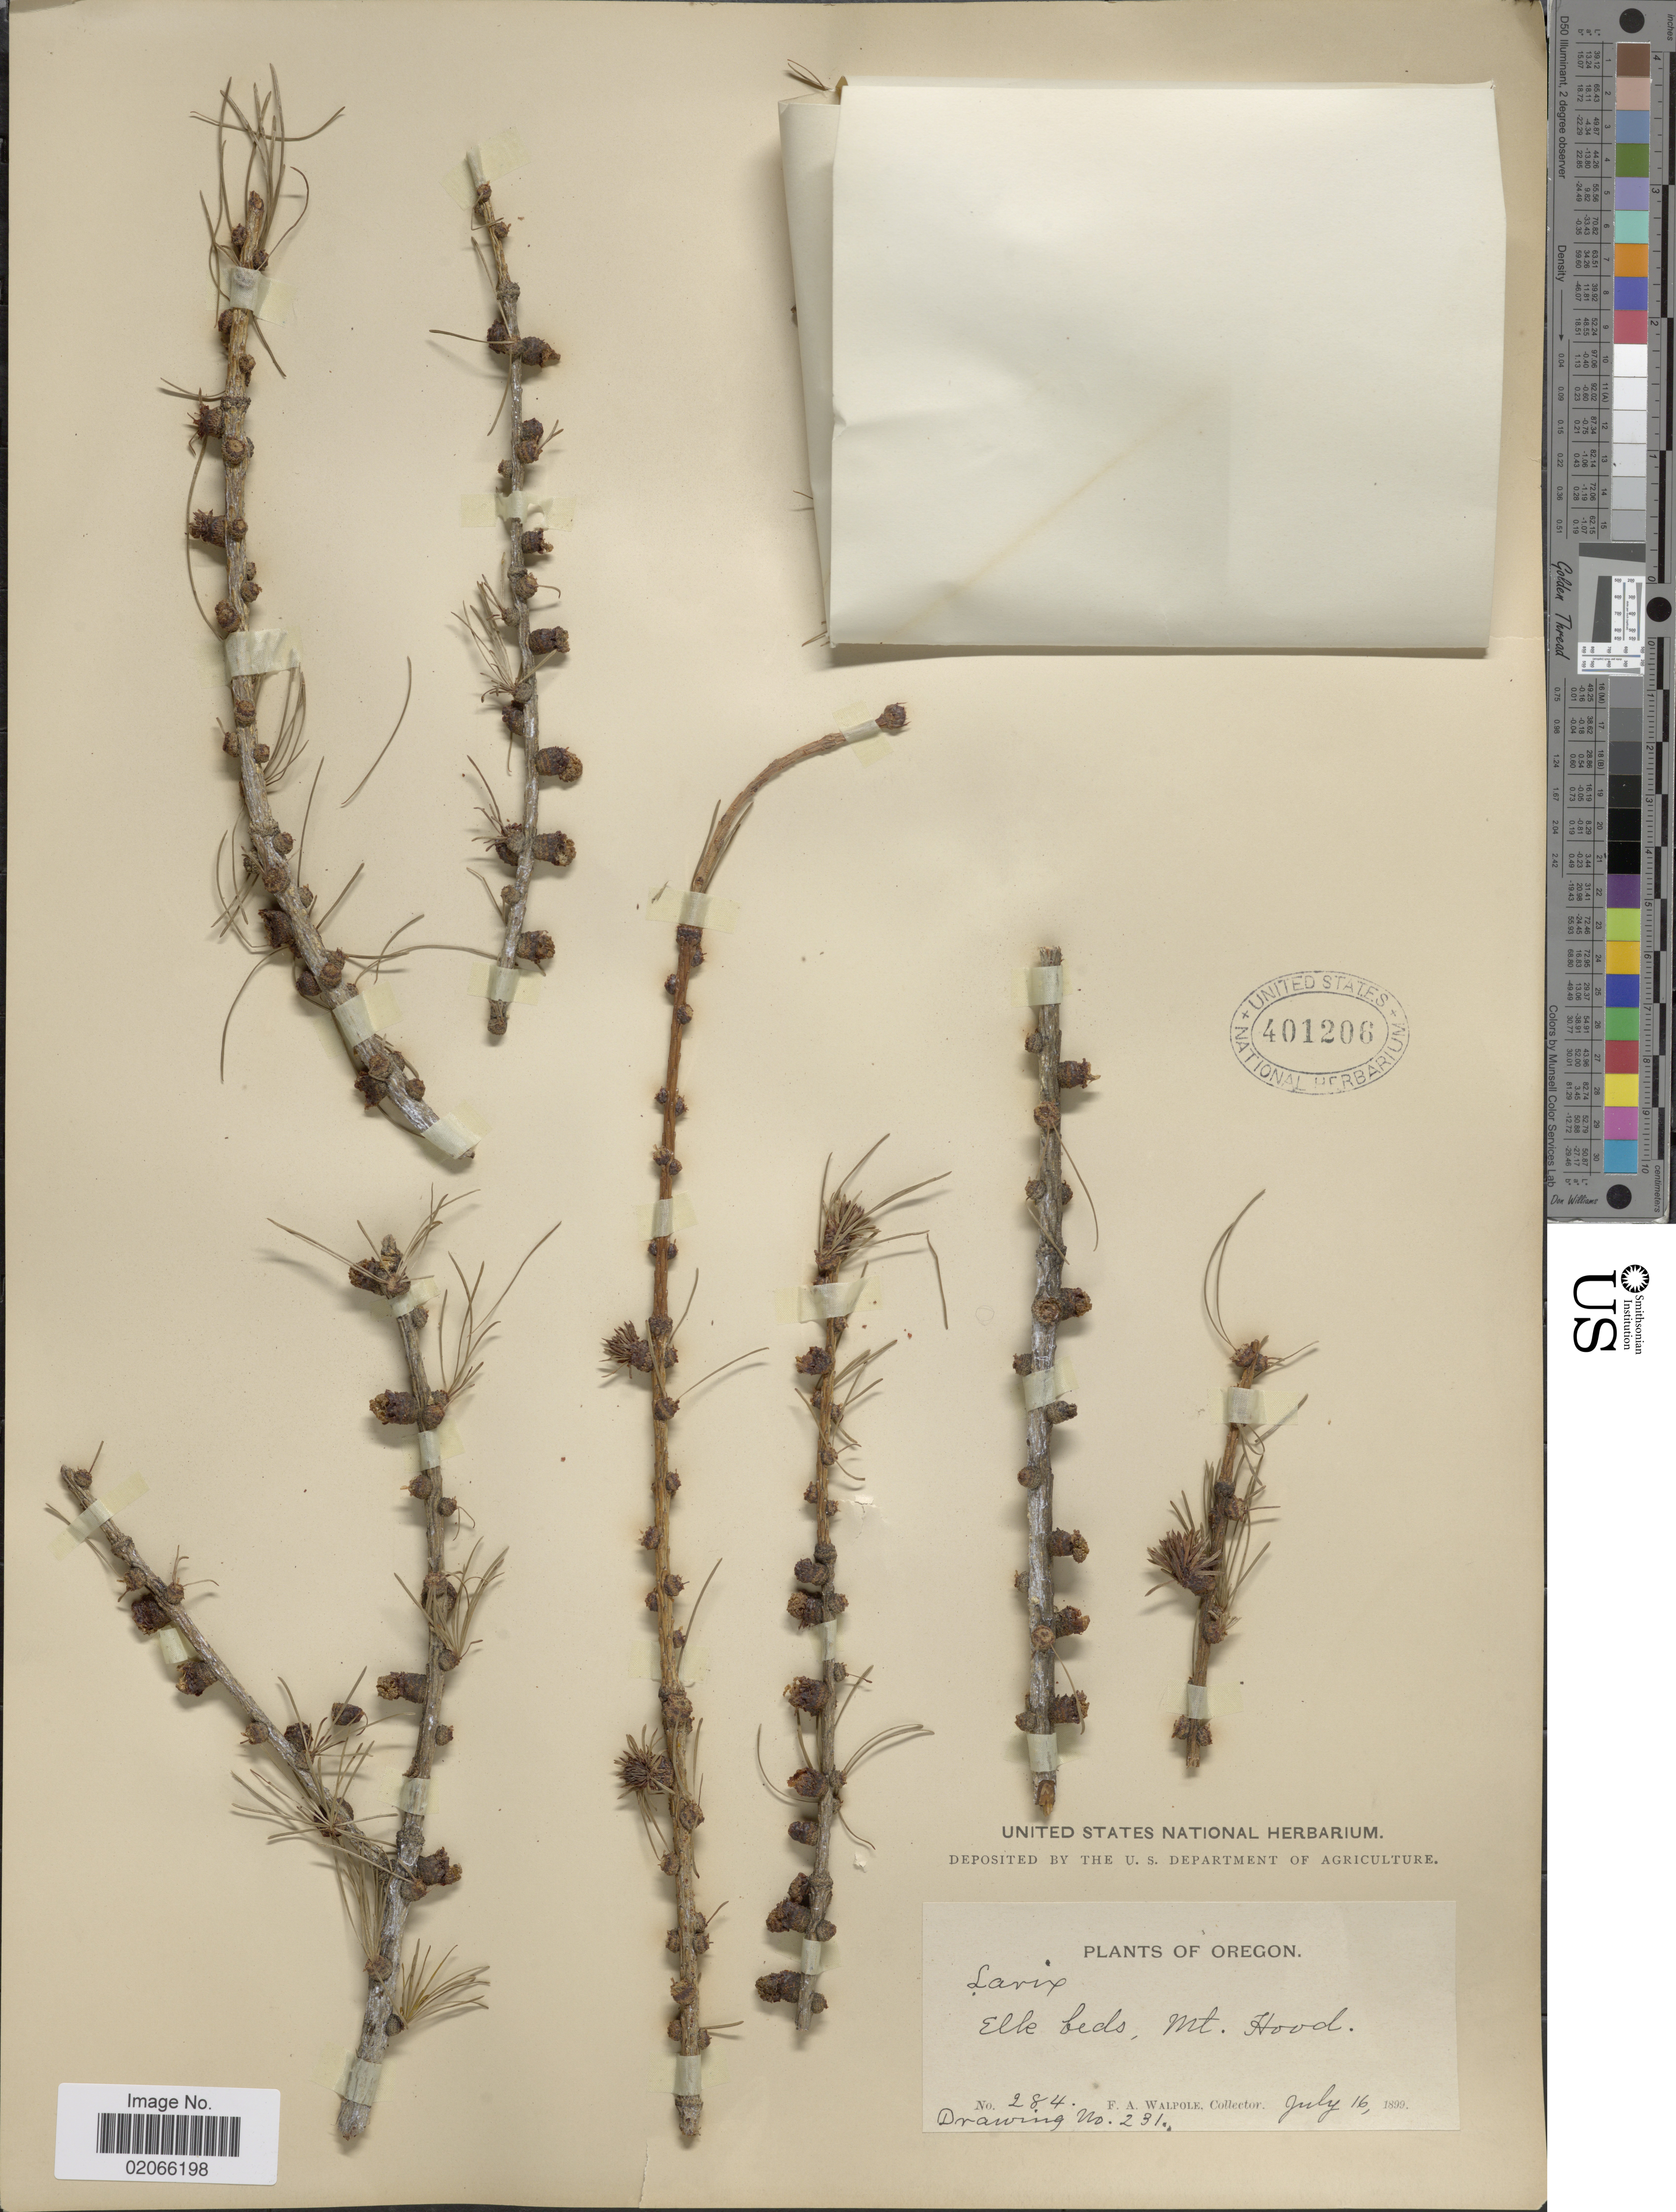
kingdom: Plantae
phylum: Tracheophyta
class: Pinopsida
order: Pinales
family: Pinaceae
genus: Larix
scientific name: Larix sp.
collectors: F. Walpole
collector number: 284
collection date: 1899-07-16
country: United States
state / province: Oregon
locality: Elk beds, Mt. Hood.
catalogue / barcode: US 401206